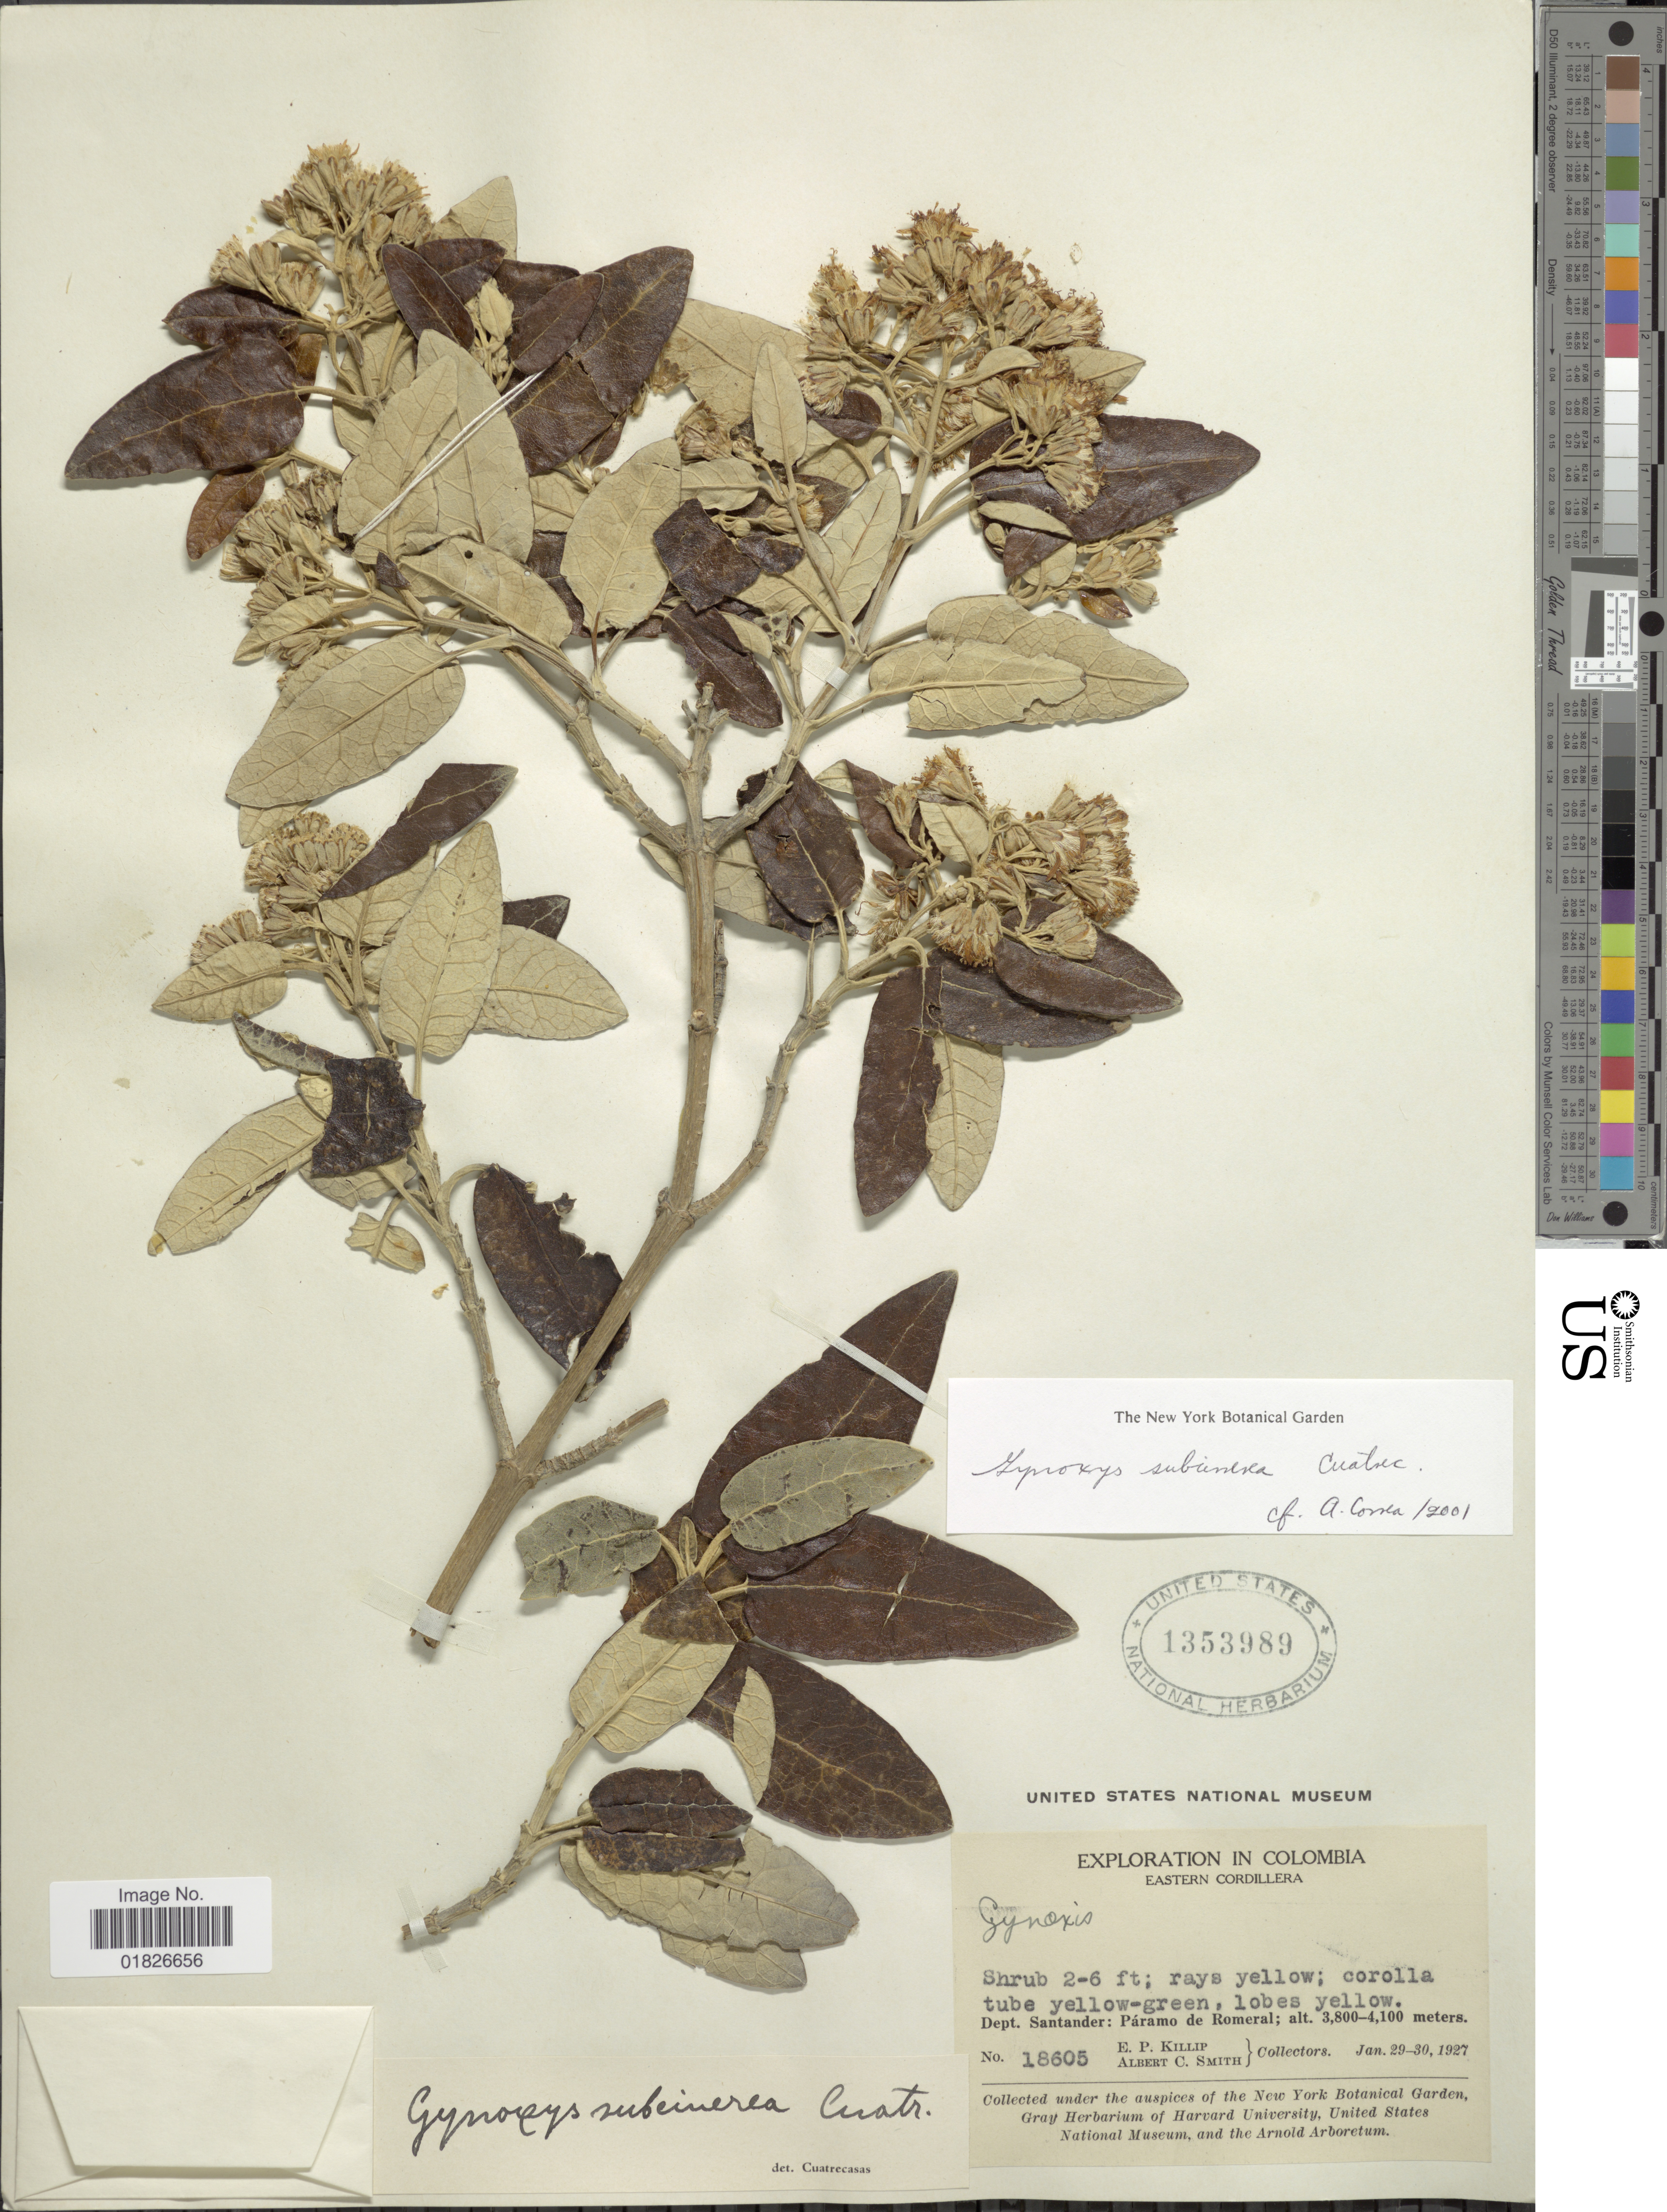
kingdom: Plantae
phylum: Tracheophyta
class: Magnoliopsida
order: Asterales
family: Asteraceae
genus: Gynoxys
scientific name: Gynoxys subcinerea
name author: Cuatrec.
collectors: E. P. Killip & A. C. Smith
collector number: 18605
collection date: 1927-01-29/1927-01-30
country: Colombia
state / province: Santander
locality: Eastern Cordillera, Paramo de Romeral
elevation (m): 3800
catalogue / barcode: US 1353989